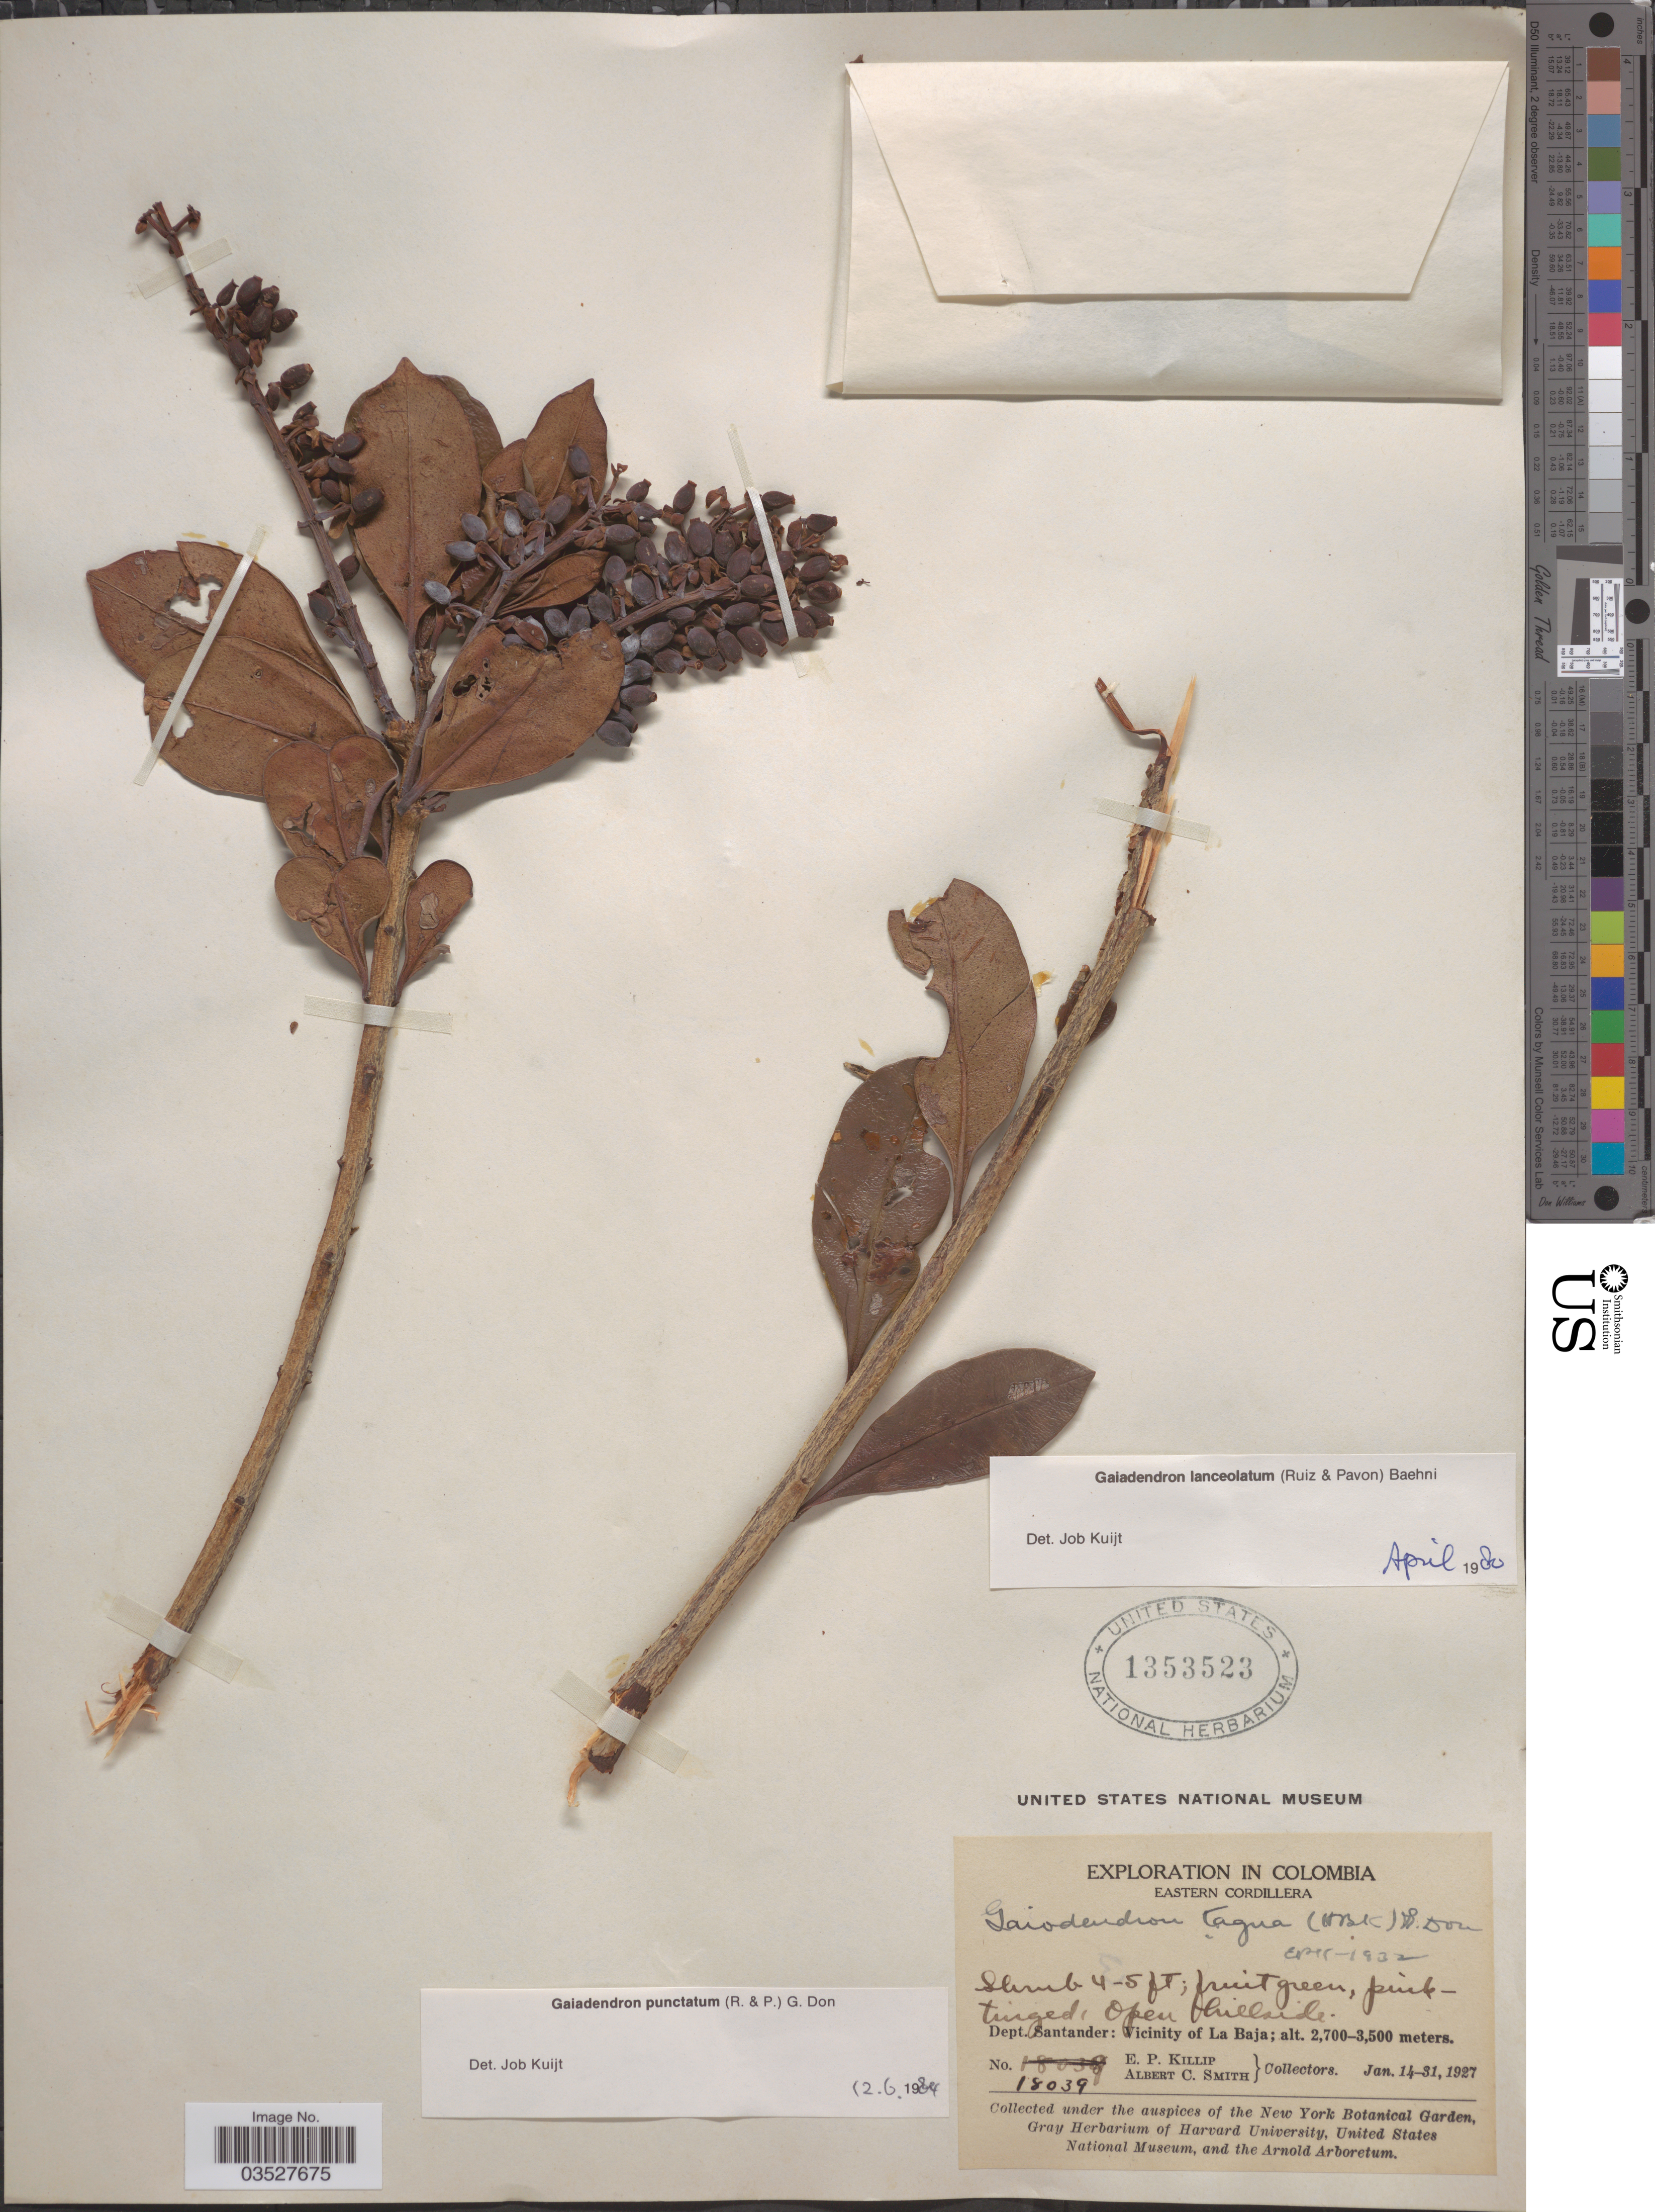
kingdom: Plantae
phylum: Tracheophyta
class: Magnoliopsida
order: Santalales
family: Loranthaceae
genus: Gaiadendron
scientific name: Gaiadendron punctatum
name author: (Ruiz & Pav.) G. Don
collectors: E. P. Killip & A. C. Smith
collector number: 18039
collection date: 1927-01-14/1927-01-31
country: Colombia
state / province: Santander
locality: Eastern Cordillera. Dept. Santander: Vicinity of La Baja.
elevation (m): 2700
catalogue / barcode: US 1353523